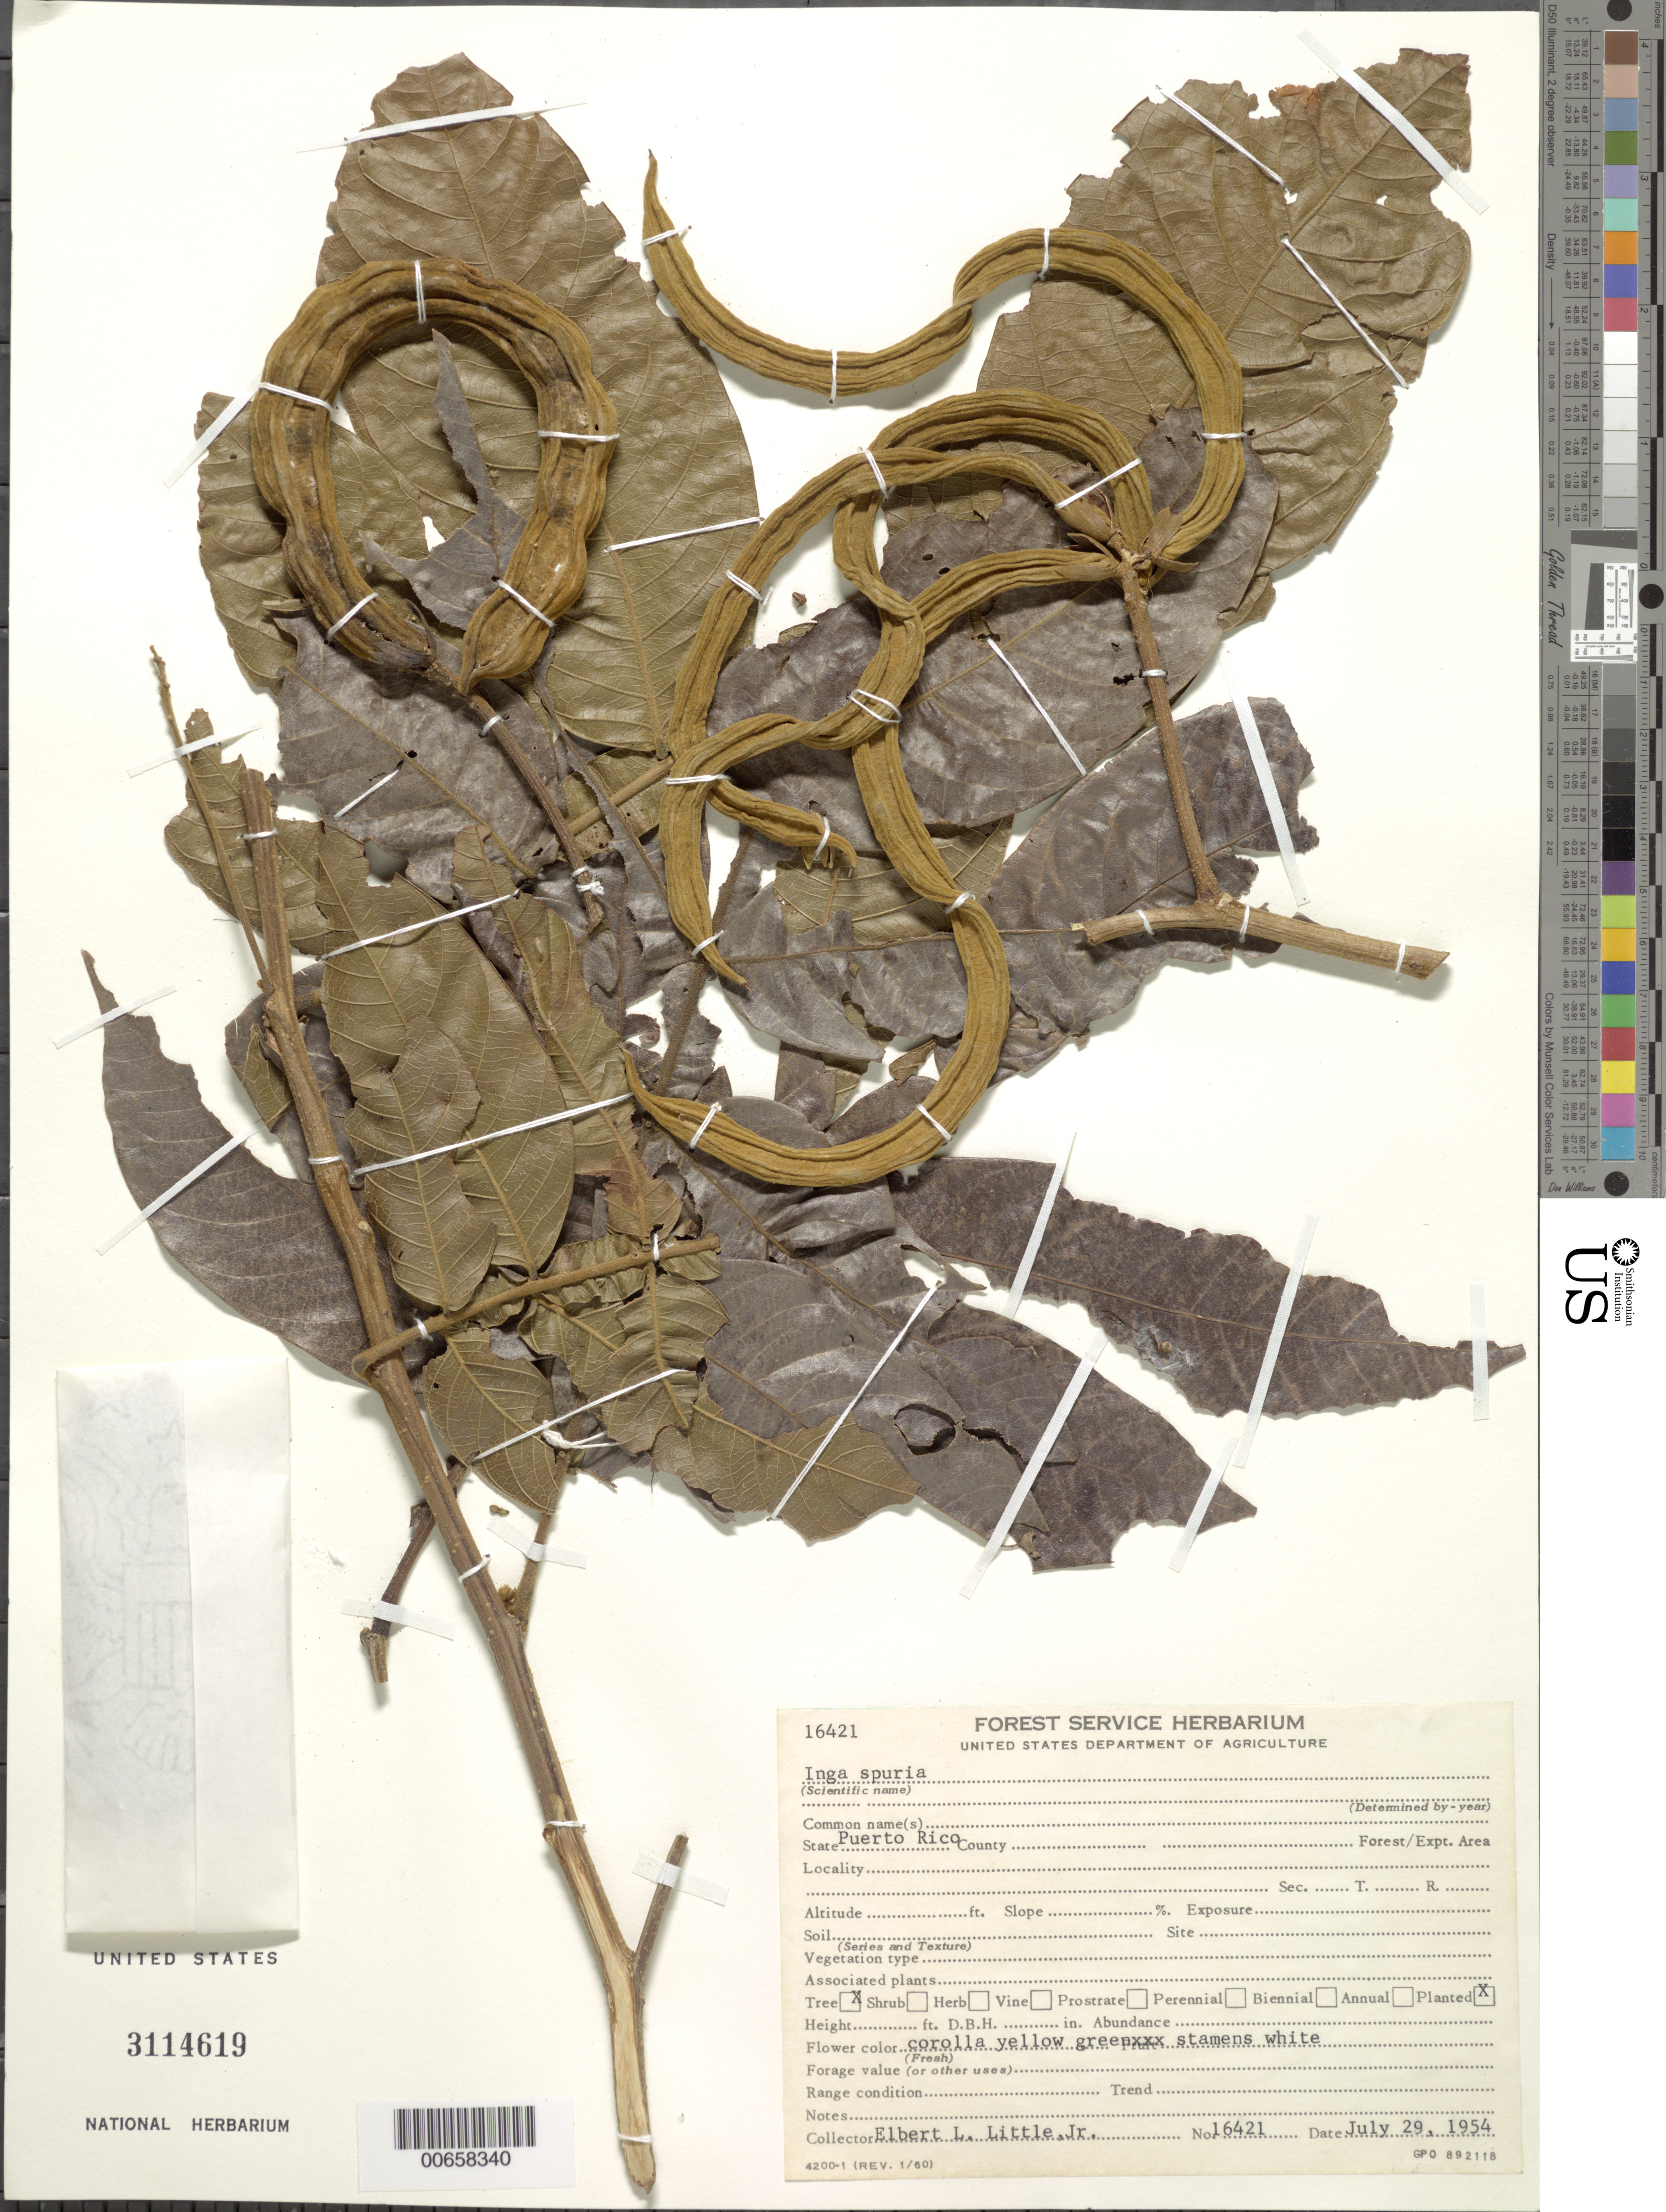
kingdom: Plantae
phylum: Tracheophyta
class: Magnoliopsida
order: Fabales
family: Fabaceae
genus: Inga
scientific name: Inga spuria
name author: Humb. & Bonpl.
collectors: E. L. Little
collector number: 16421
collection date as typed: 29 Jul 1954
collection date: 1954-07-29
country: Puerto Rico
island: Greater Antilles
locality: Sierra de Naguabo ad Rio Blanco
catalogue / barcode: US 3114619